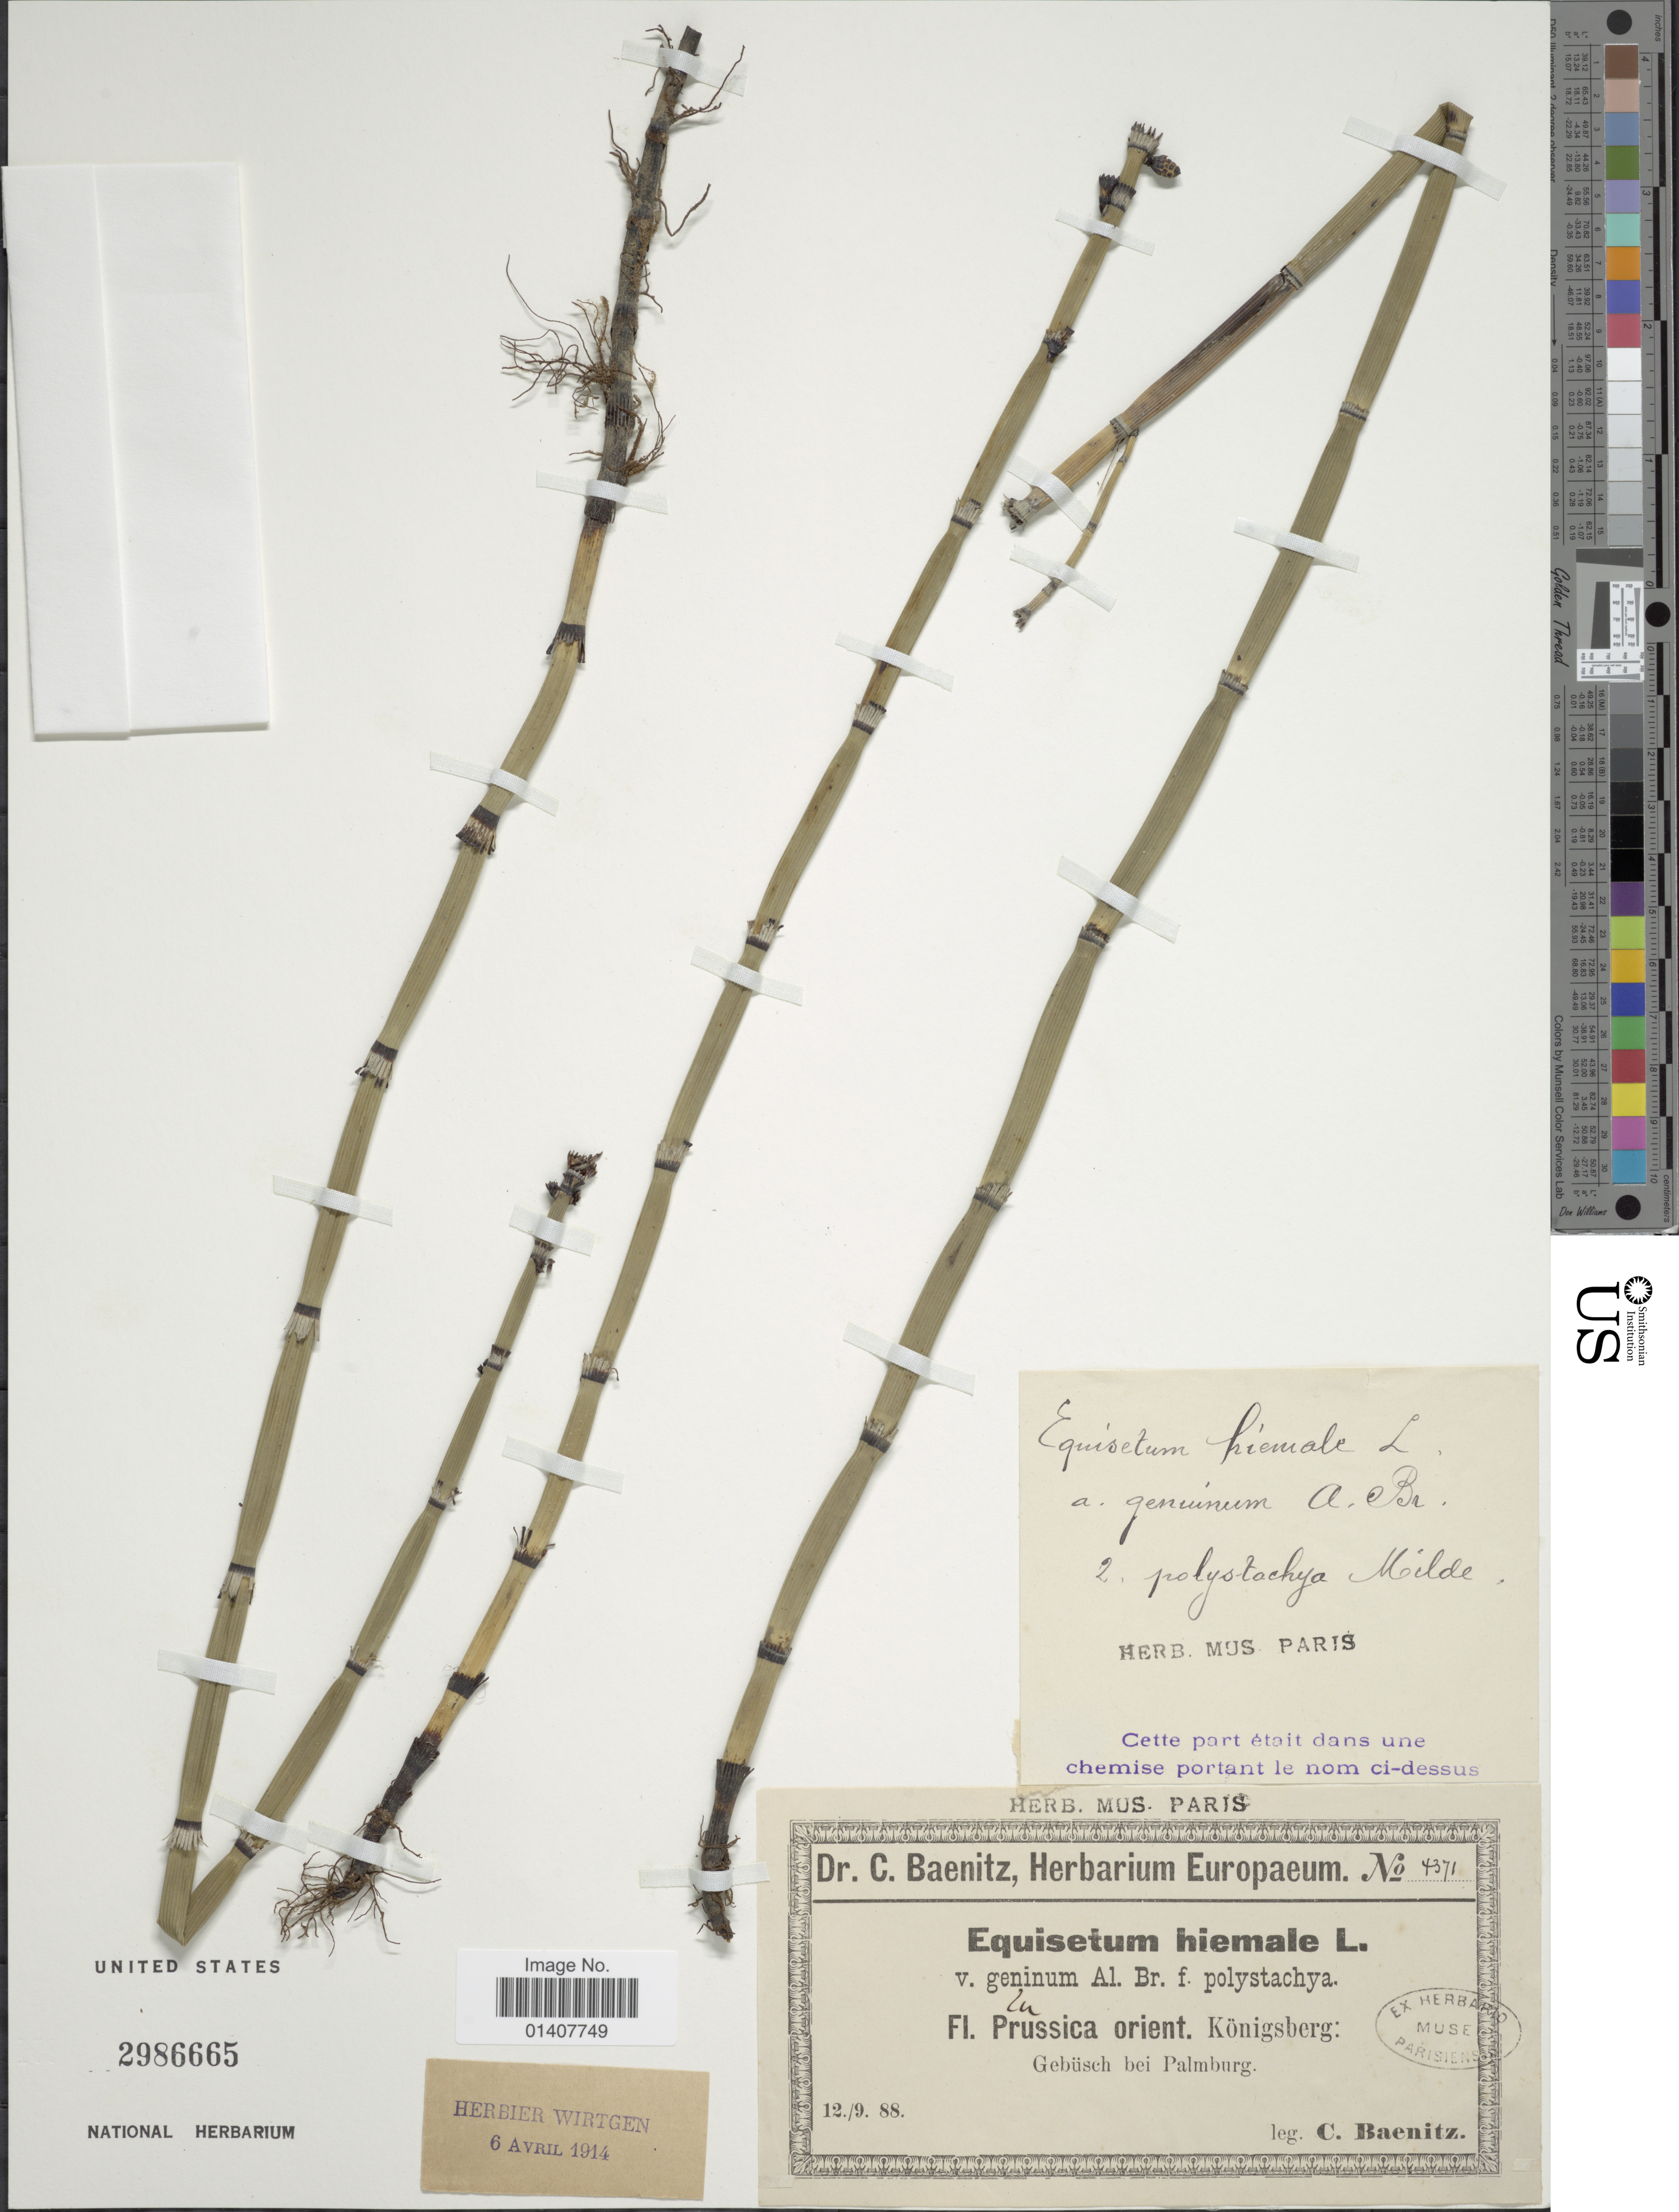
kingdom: Plantae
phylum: Tracheophyta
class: Polypodiopsida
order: Equisetales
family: Equisetaceae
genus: Equisetum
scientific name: Equisetum hyemale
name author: L.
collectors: C. G. Baenitz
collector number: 4371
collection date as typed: Transcribed d/m/y: 12/9/88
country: Germany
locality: Fl. Prussica orient. Konigsberg: Gebusch bei Palmburg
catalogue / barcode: US 2986665